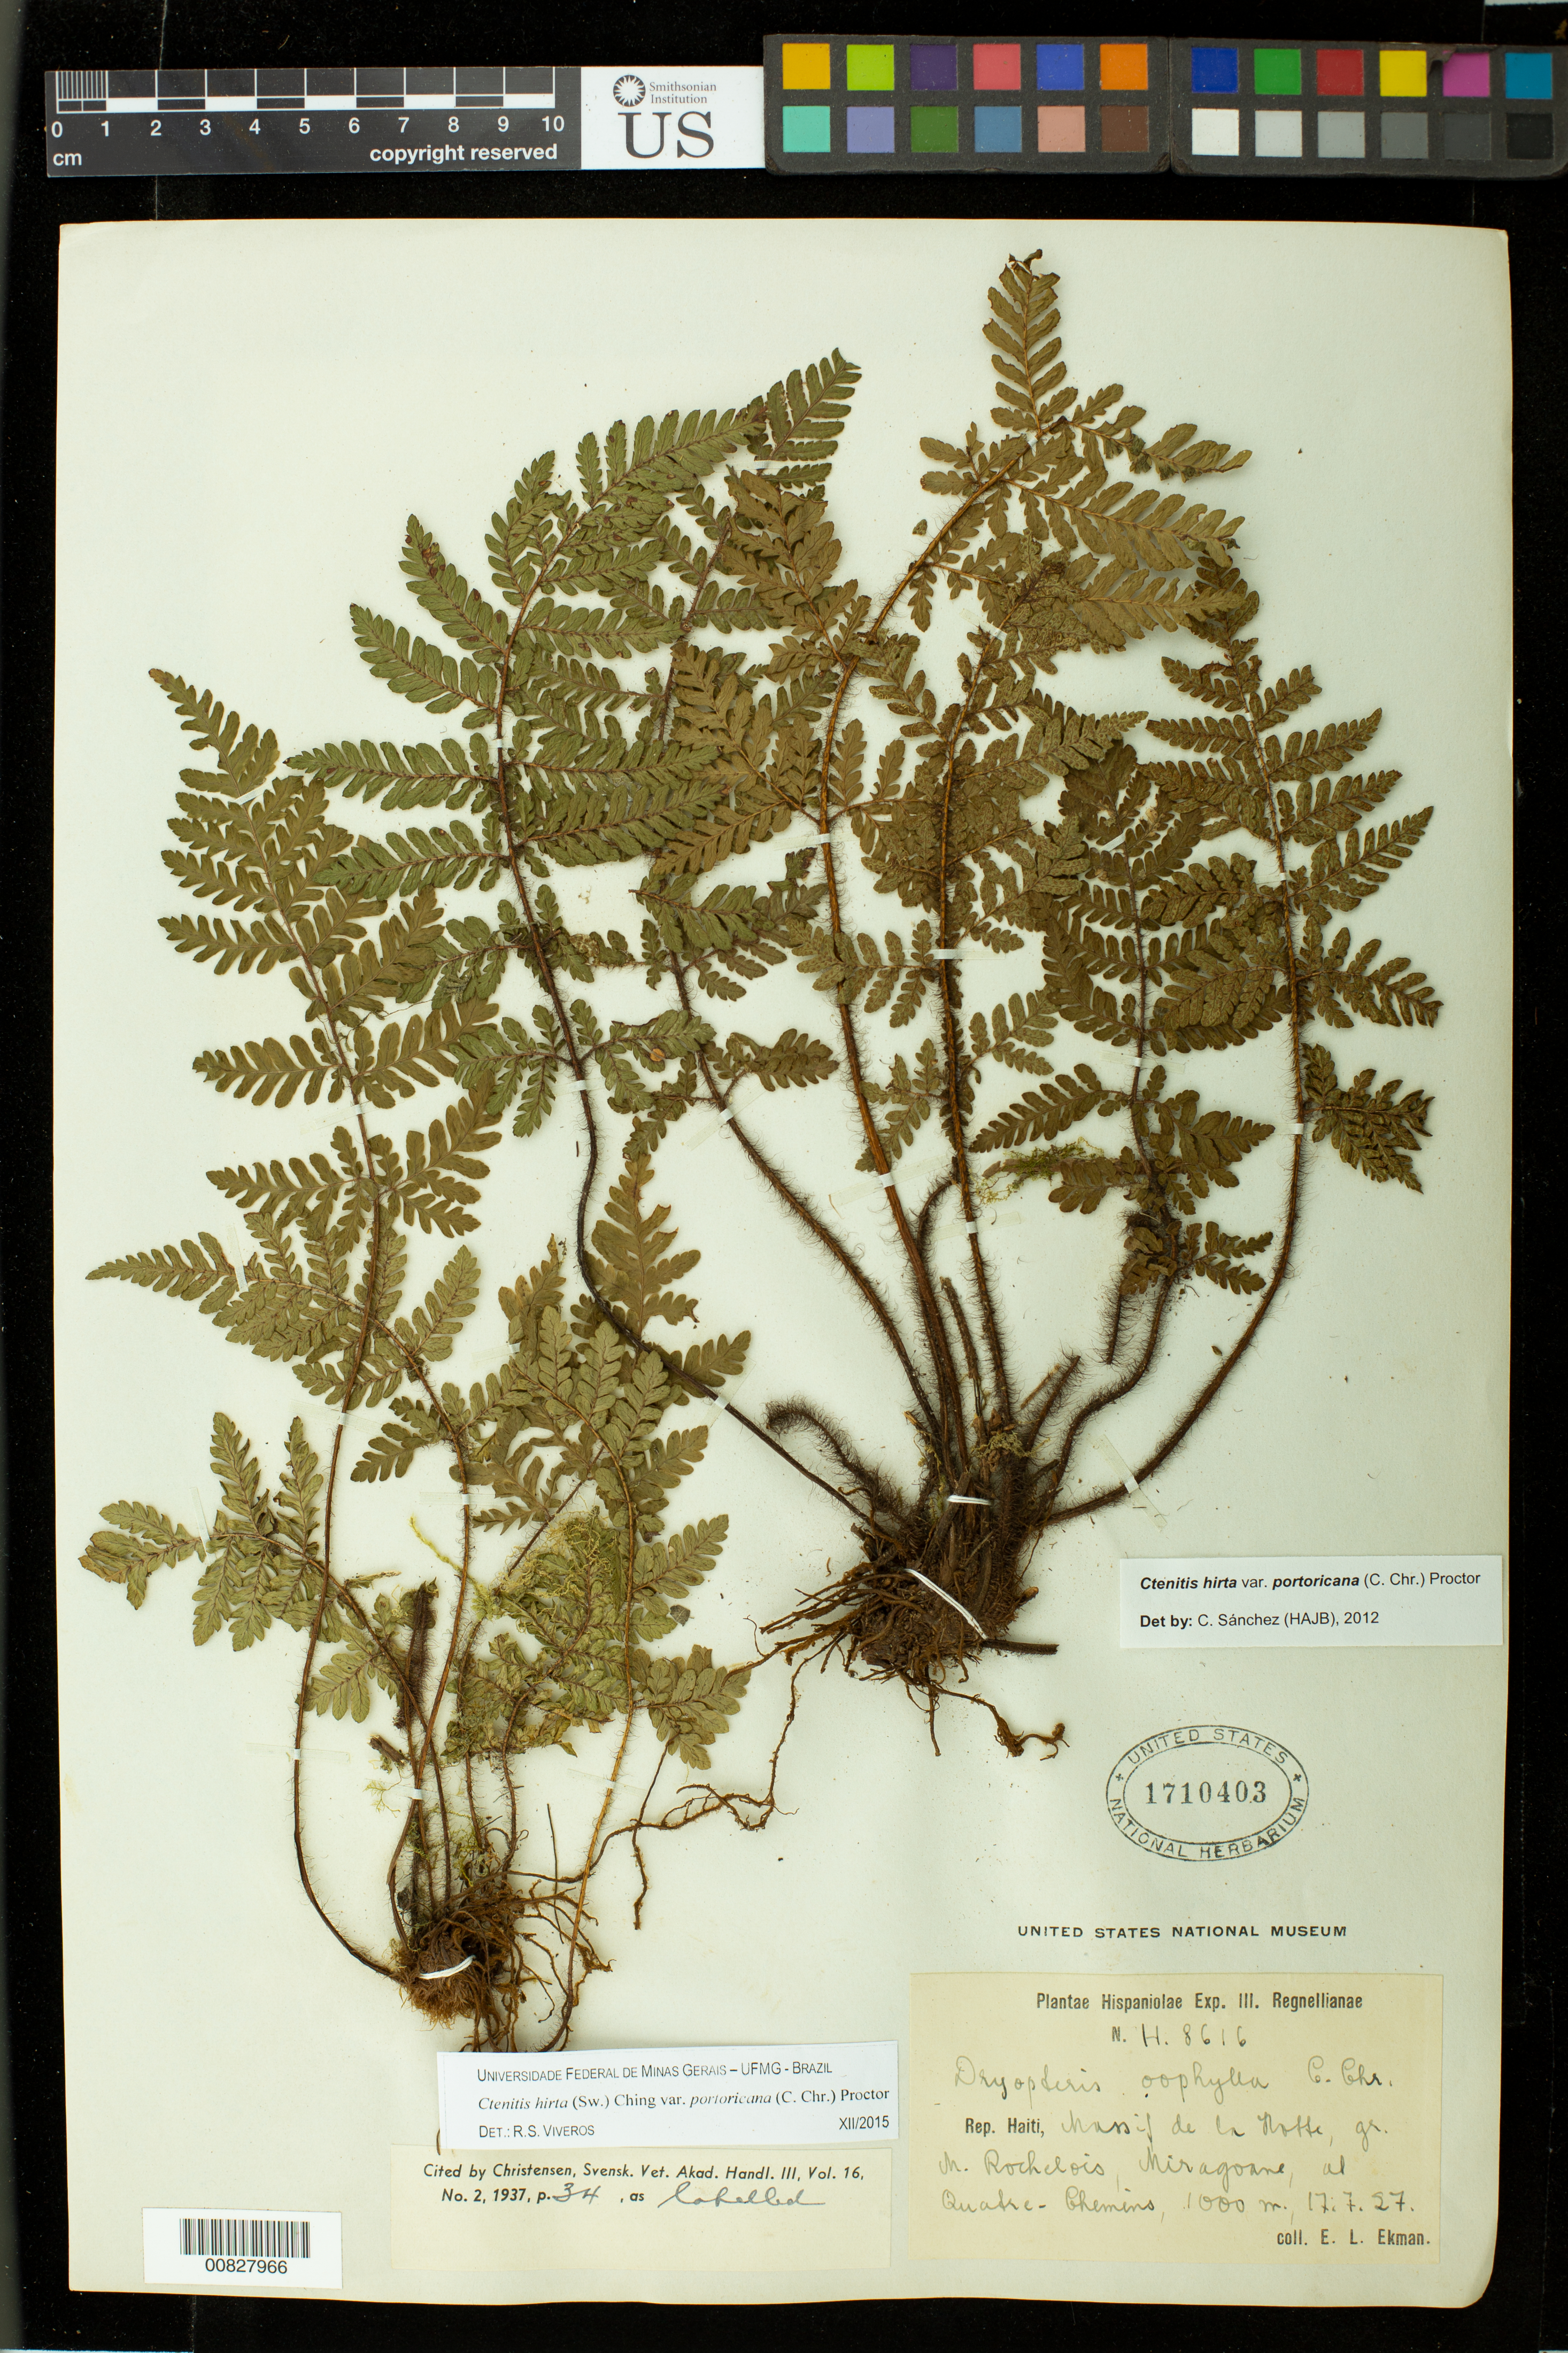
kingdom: Plantae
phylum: Tracheophyta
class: Polypodiopsida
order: Polypodiales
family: Dryopteridaceae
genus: Ctenitis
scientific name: Ctenitis oophylla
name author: (C. Chr.) Proctor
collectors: E. L. Ekman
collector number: H 8616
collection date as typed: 17 Jul 1927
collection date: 1927-07-17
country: Haiti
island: Hispaniola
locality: Massif de la Hotte, gr. M. Rochelois, Moragoane, at quatre-Chemins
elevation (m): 1000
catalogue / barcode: US 1710403